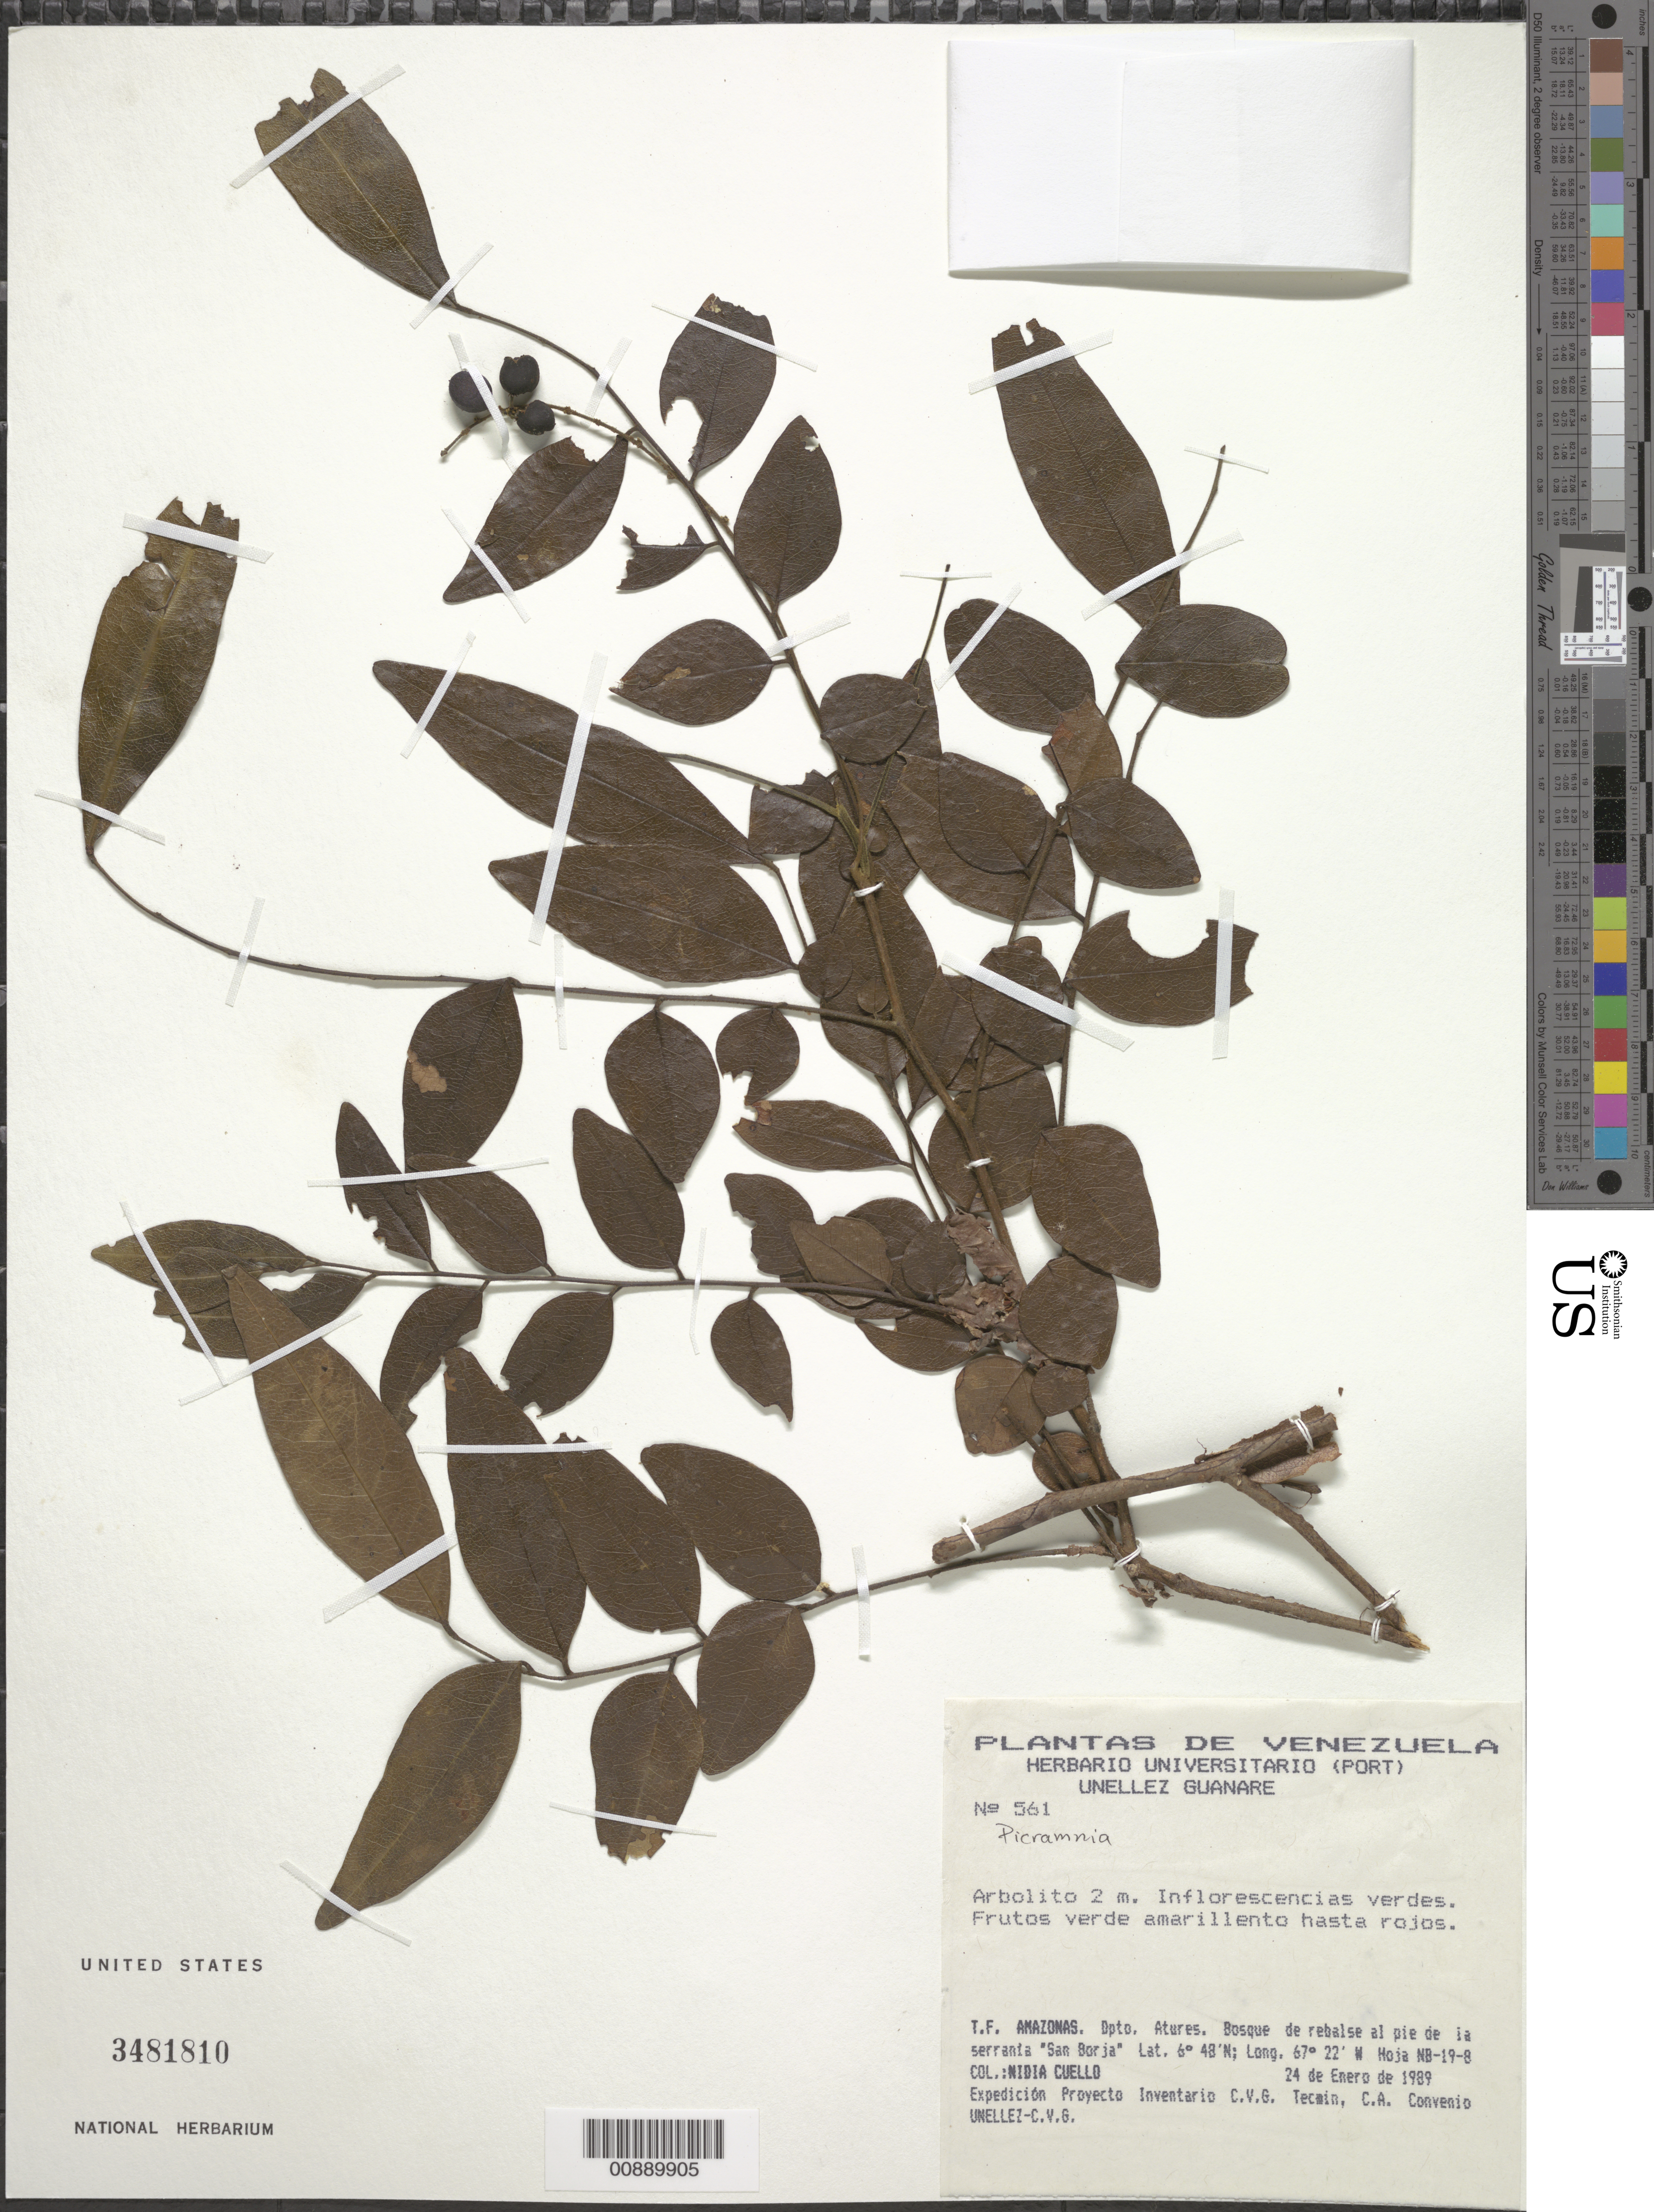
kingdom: Plantae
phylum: Tracheophyta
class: Magnoliopsida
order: Picramniales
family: Picramniaceae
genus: Picramnia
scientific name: Picramnia sp.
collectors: N. L. Cuello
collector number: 561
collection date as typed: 24-Jan-89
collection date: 1989-01-24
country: Venezuela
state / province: Amazonas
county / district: Atures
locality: Serranía "San Borja"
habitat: Bosque de rebalse al pié de la serrania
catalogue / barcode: US 3481810